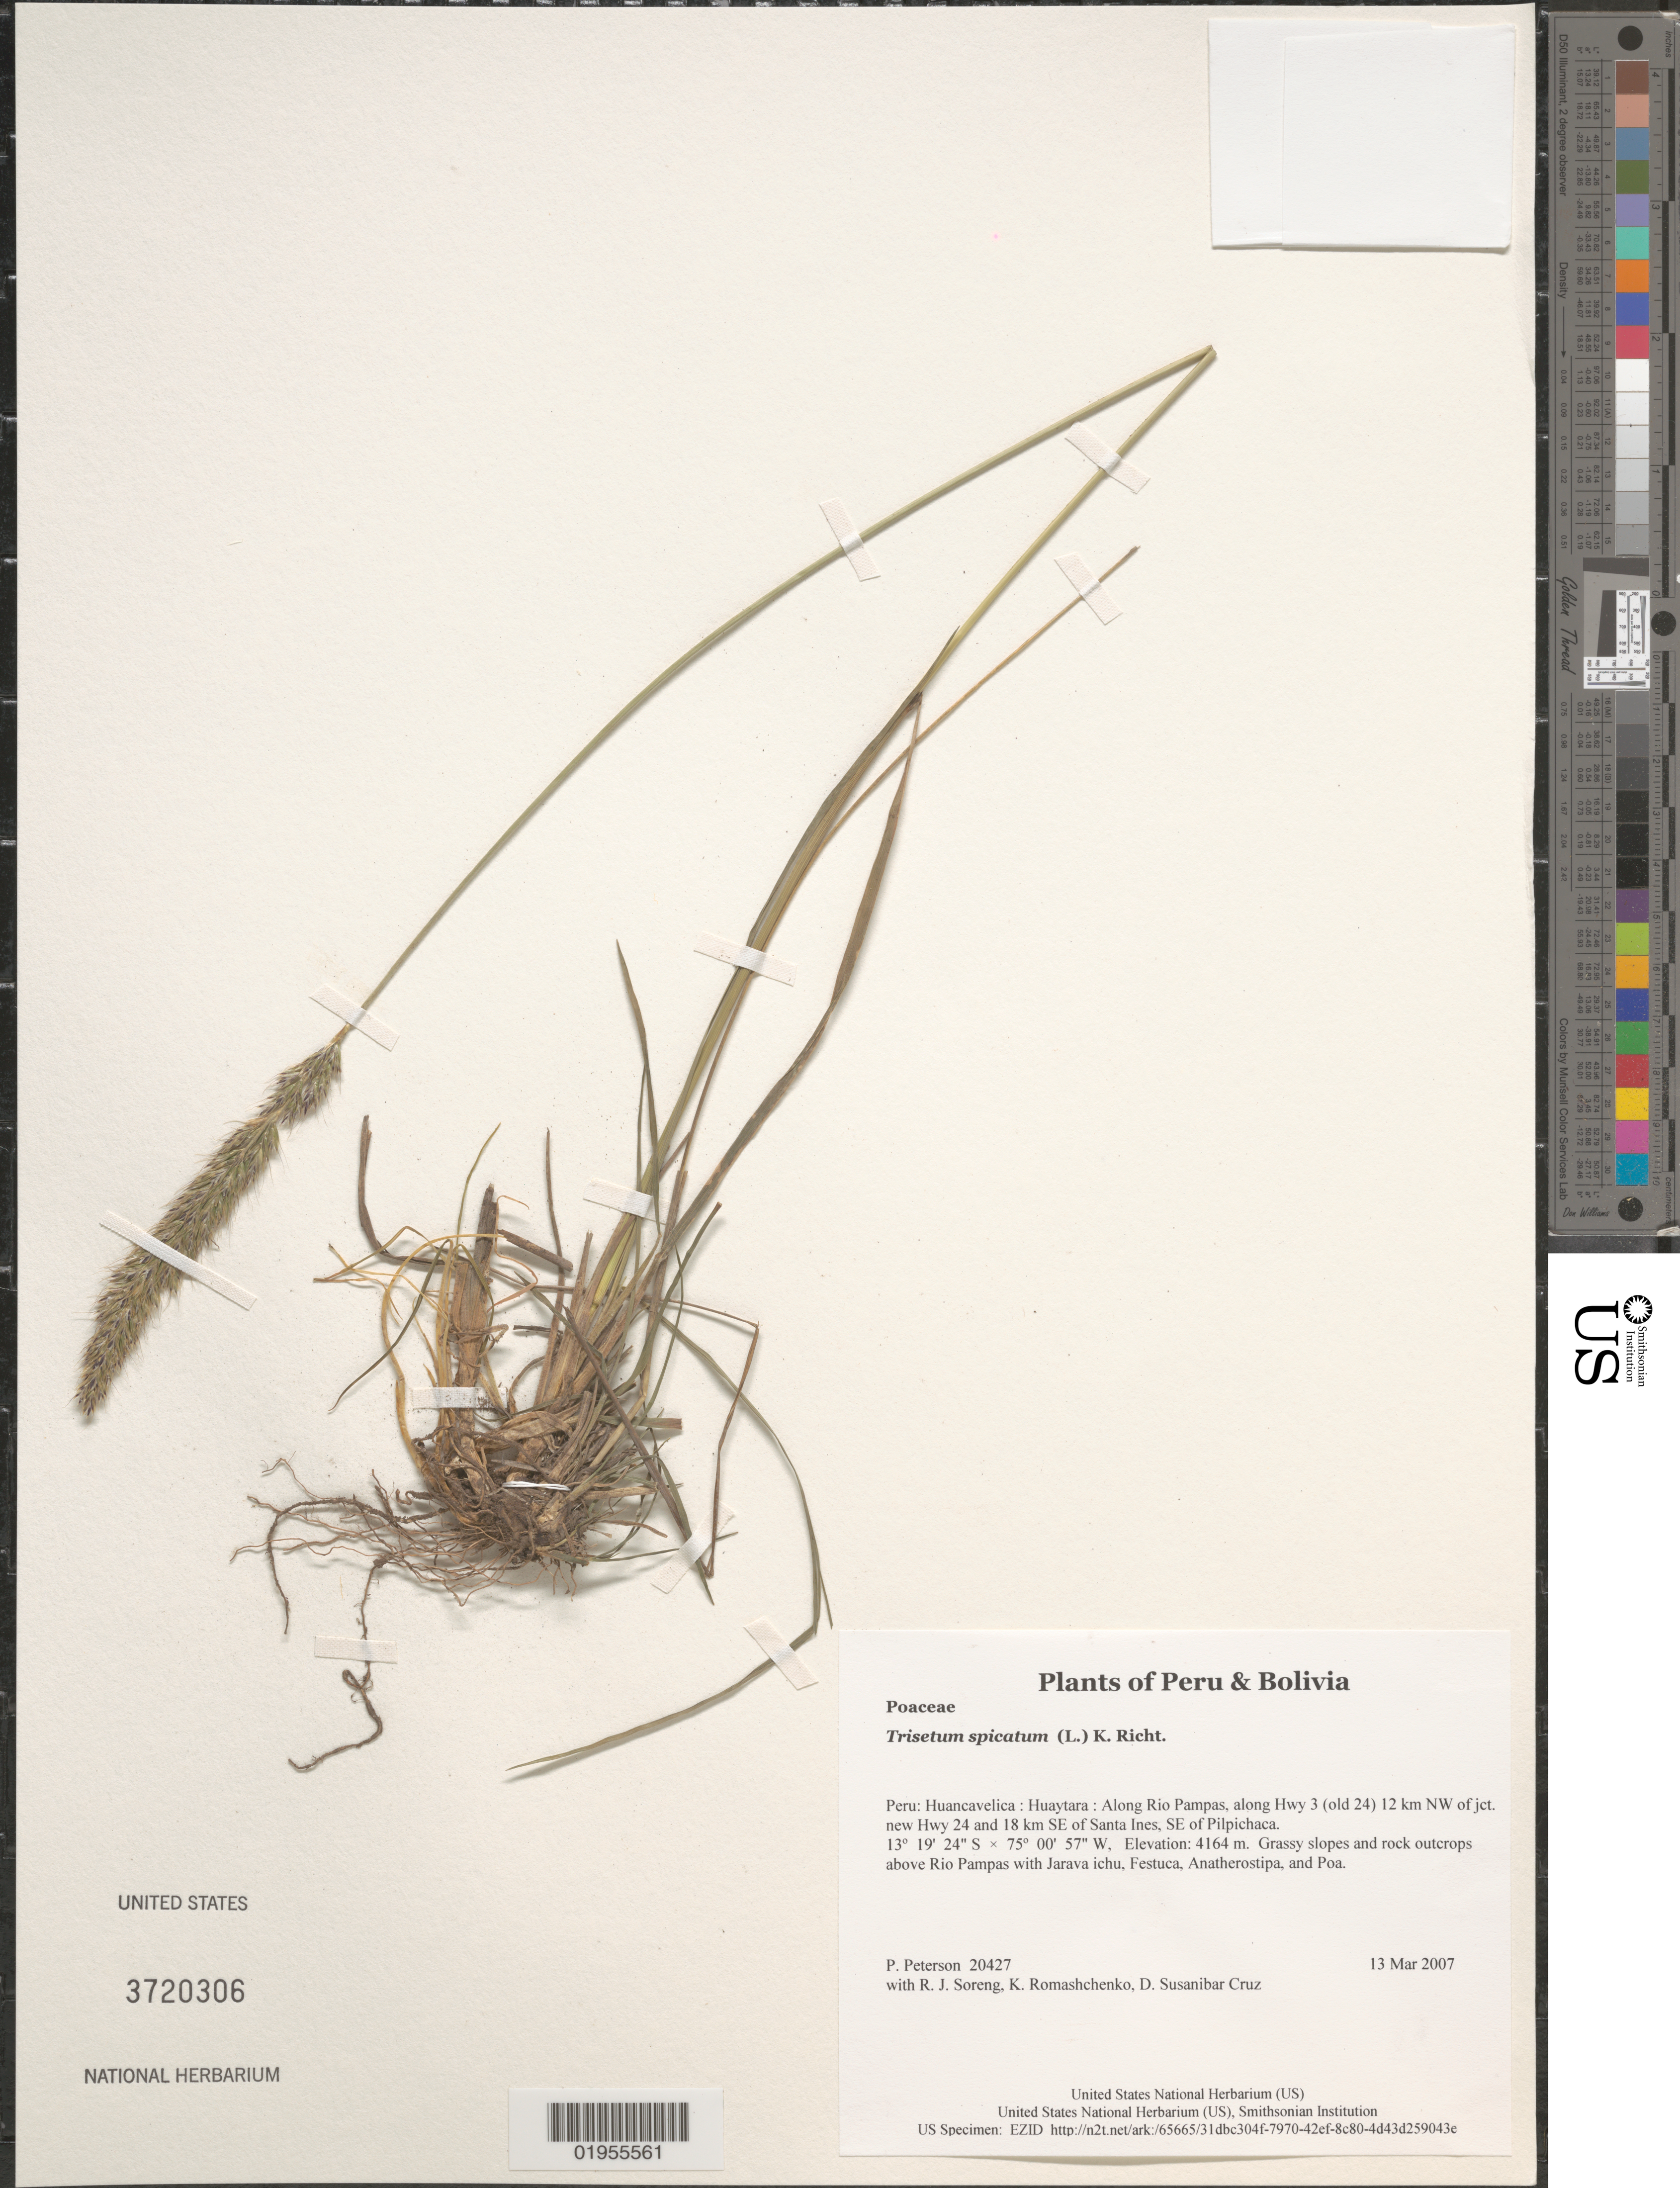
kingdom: Plantae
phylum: Tracheophyta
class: Liliopsida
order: Poales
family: Poaceae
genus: Trisetum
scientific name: Trisetum spicatum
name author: (L.) K. Richt.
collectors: P. M. Peterson, R. J. Soreng, K. Romashchenko & D. Susanibar Cruz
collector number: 20427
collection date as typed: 13 Mar 2007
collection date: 2007-03-13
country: Peru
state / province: Huancavelica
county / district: Huaytara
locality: Along Rio Pampas, along Hwy 3 (old 24) 12 km NW of jct. new Hwy 24 and 18 km SE of Santa Ines, SE of Pilpichaca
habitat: Grassy slopes and rock outcrops above Rio Pampas with Jarava ichu, Festuca, Anatherostipa, and Poa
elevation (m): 4164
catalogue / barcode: US 3720306